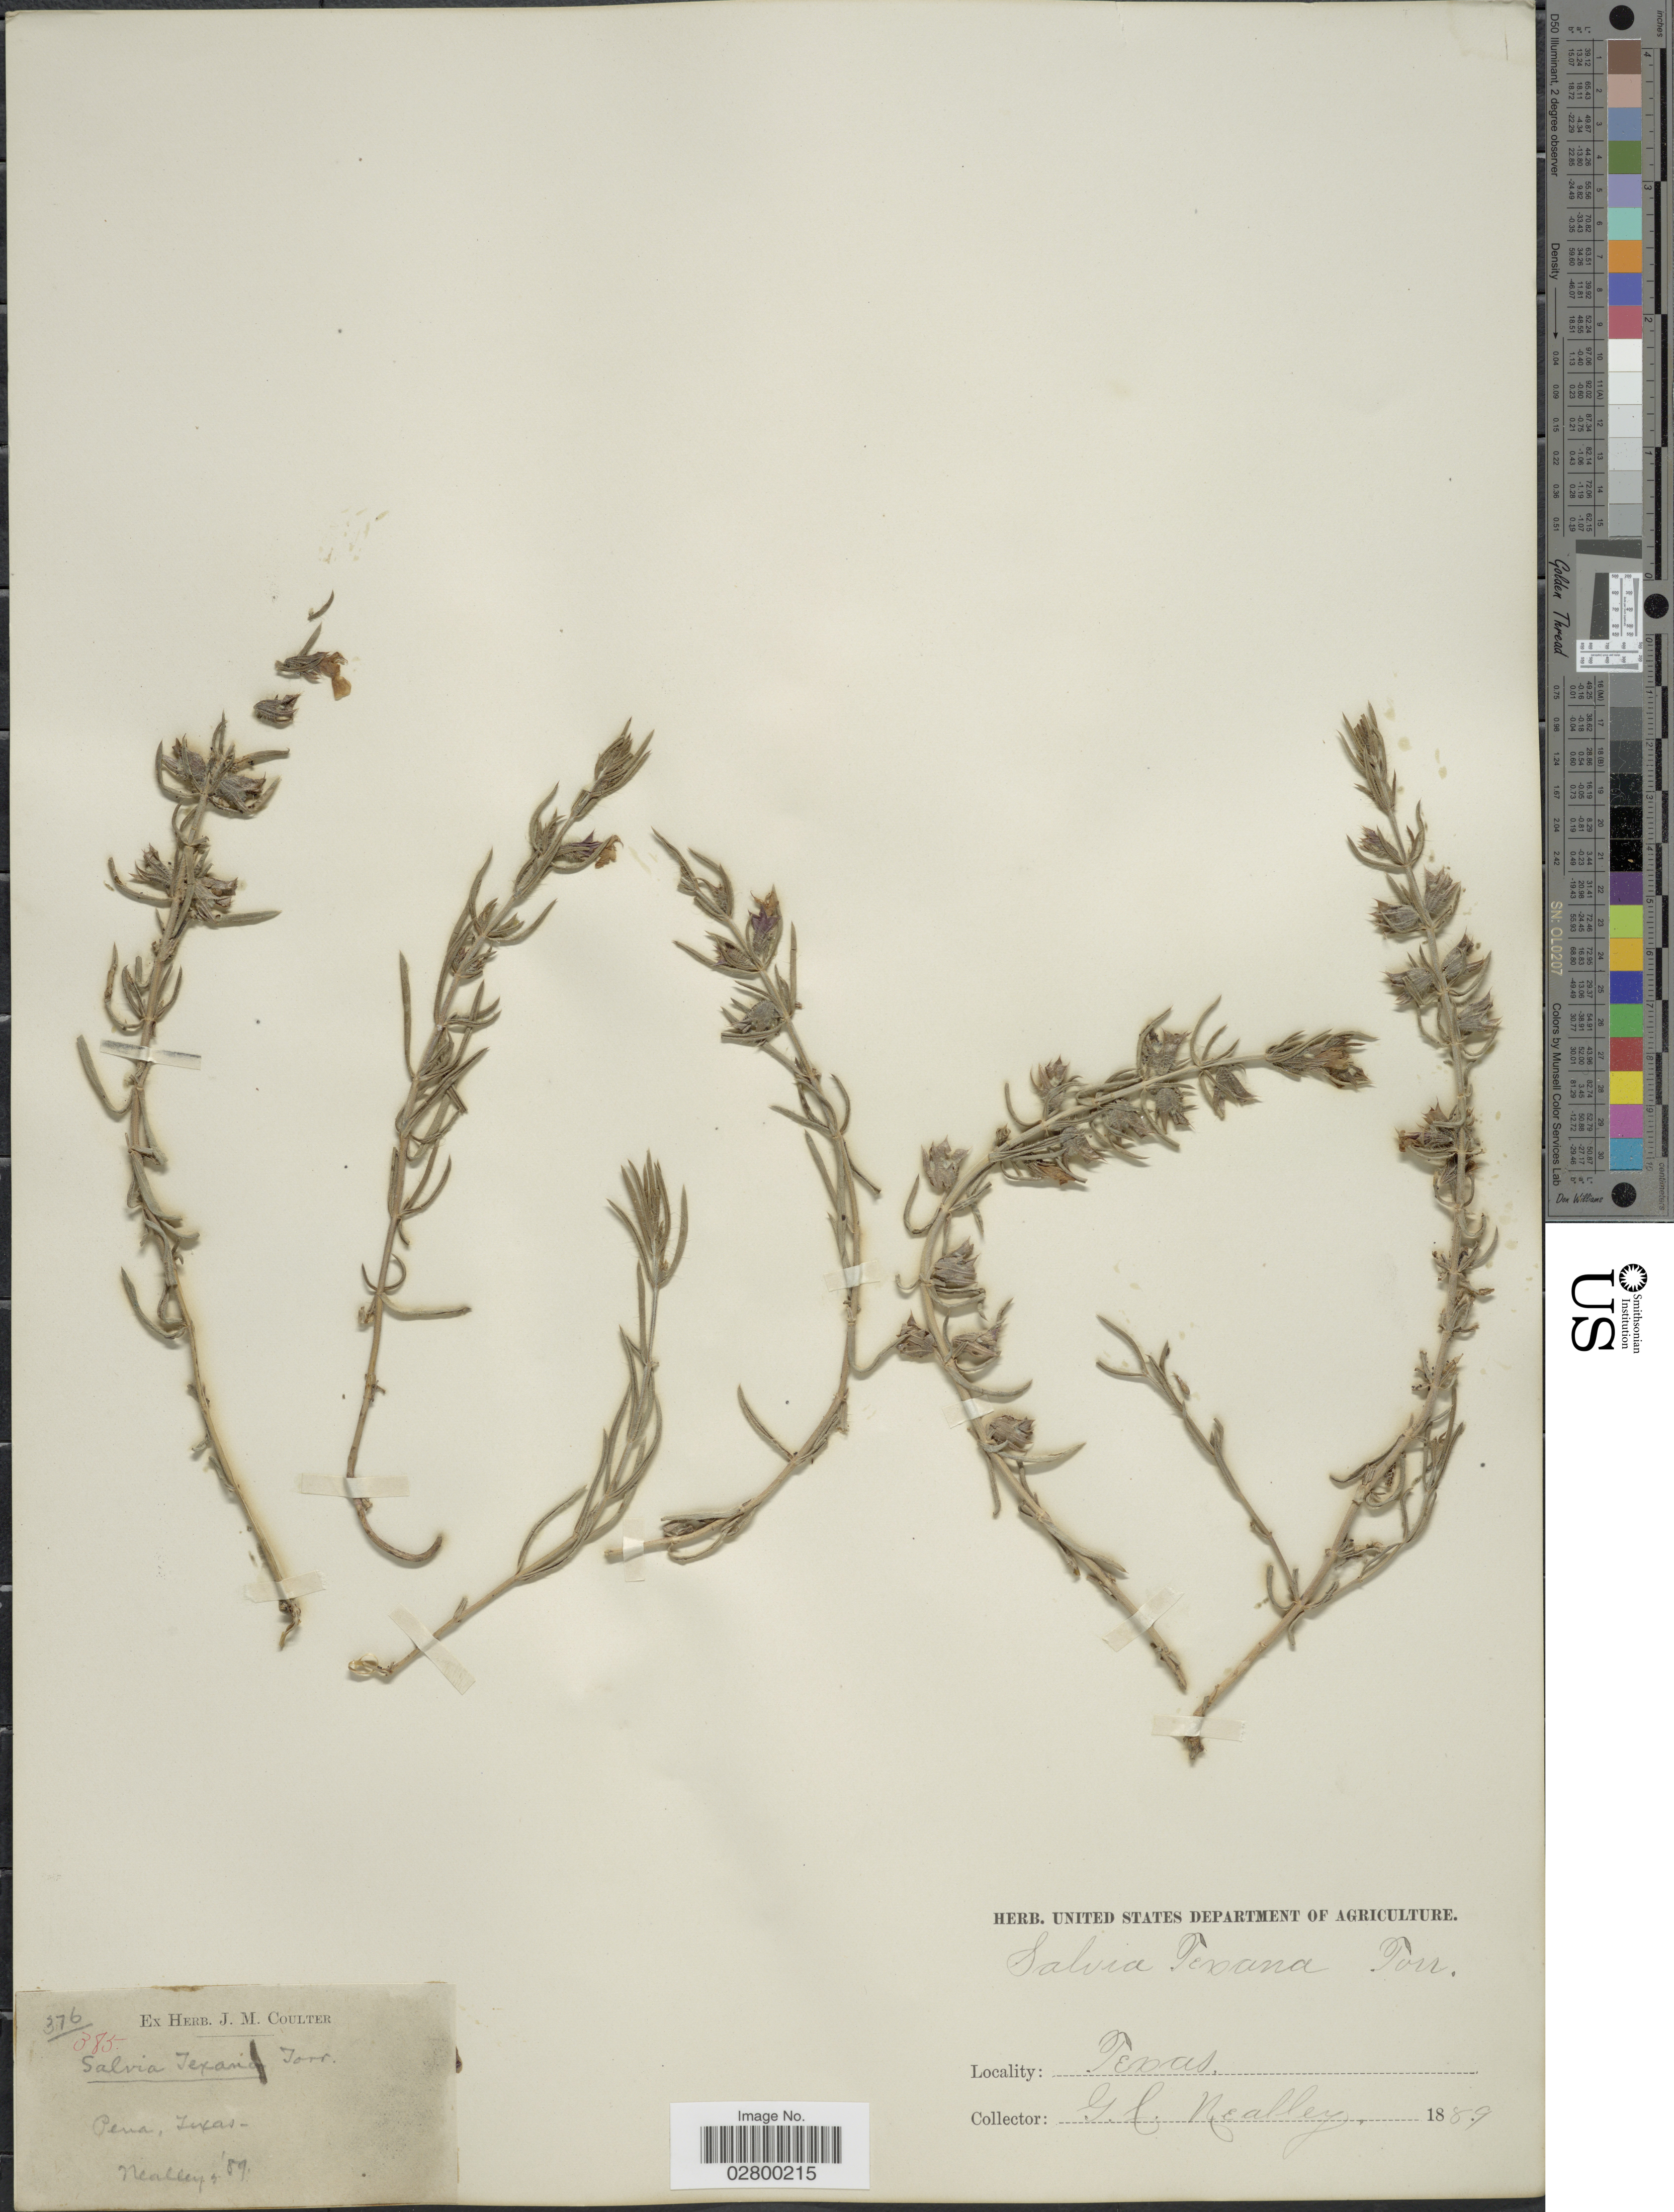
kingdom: Plantae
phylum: Tracheophyta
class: Magnoliopsida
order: Lamiales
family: Lamiaceae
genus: Salvia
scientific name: Salvia texana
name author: (Scheele) Torr.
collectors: G. C. Nealley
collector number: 376/385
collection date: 1889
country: United States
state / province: Texas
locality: Pena